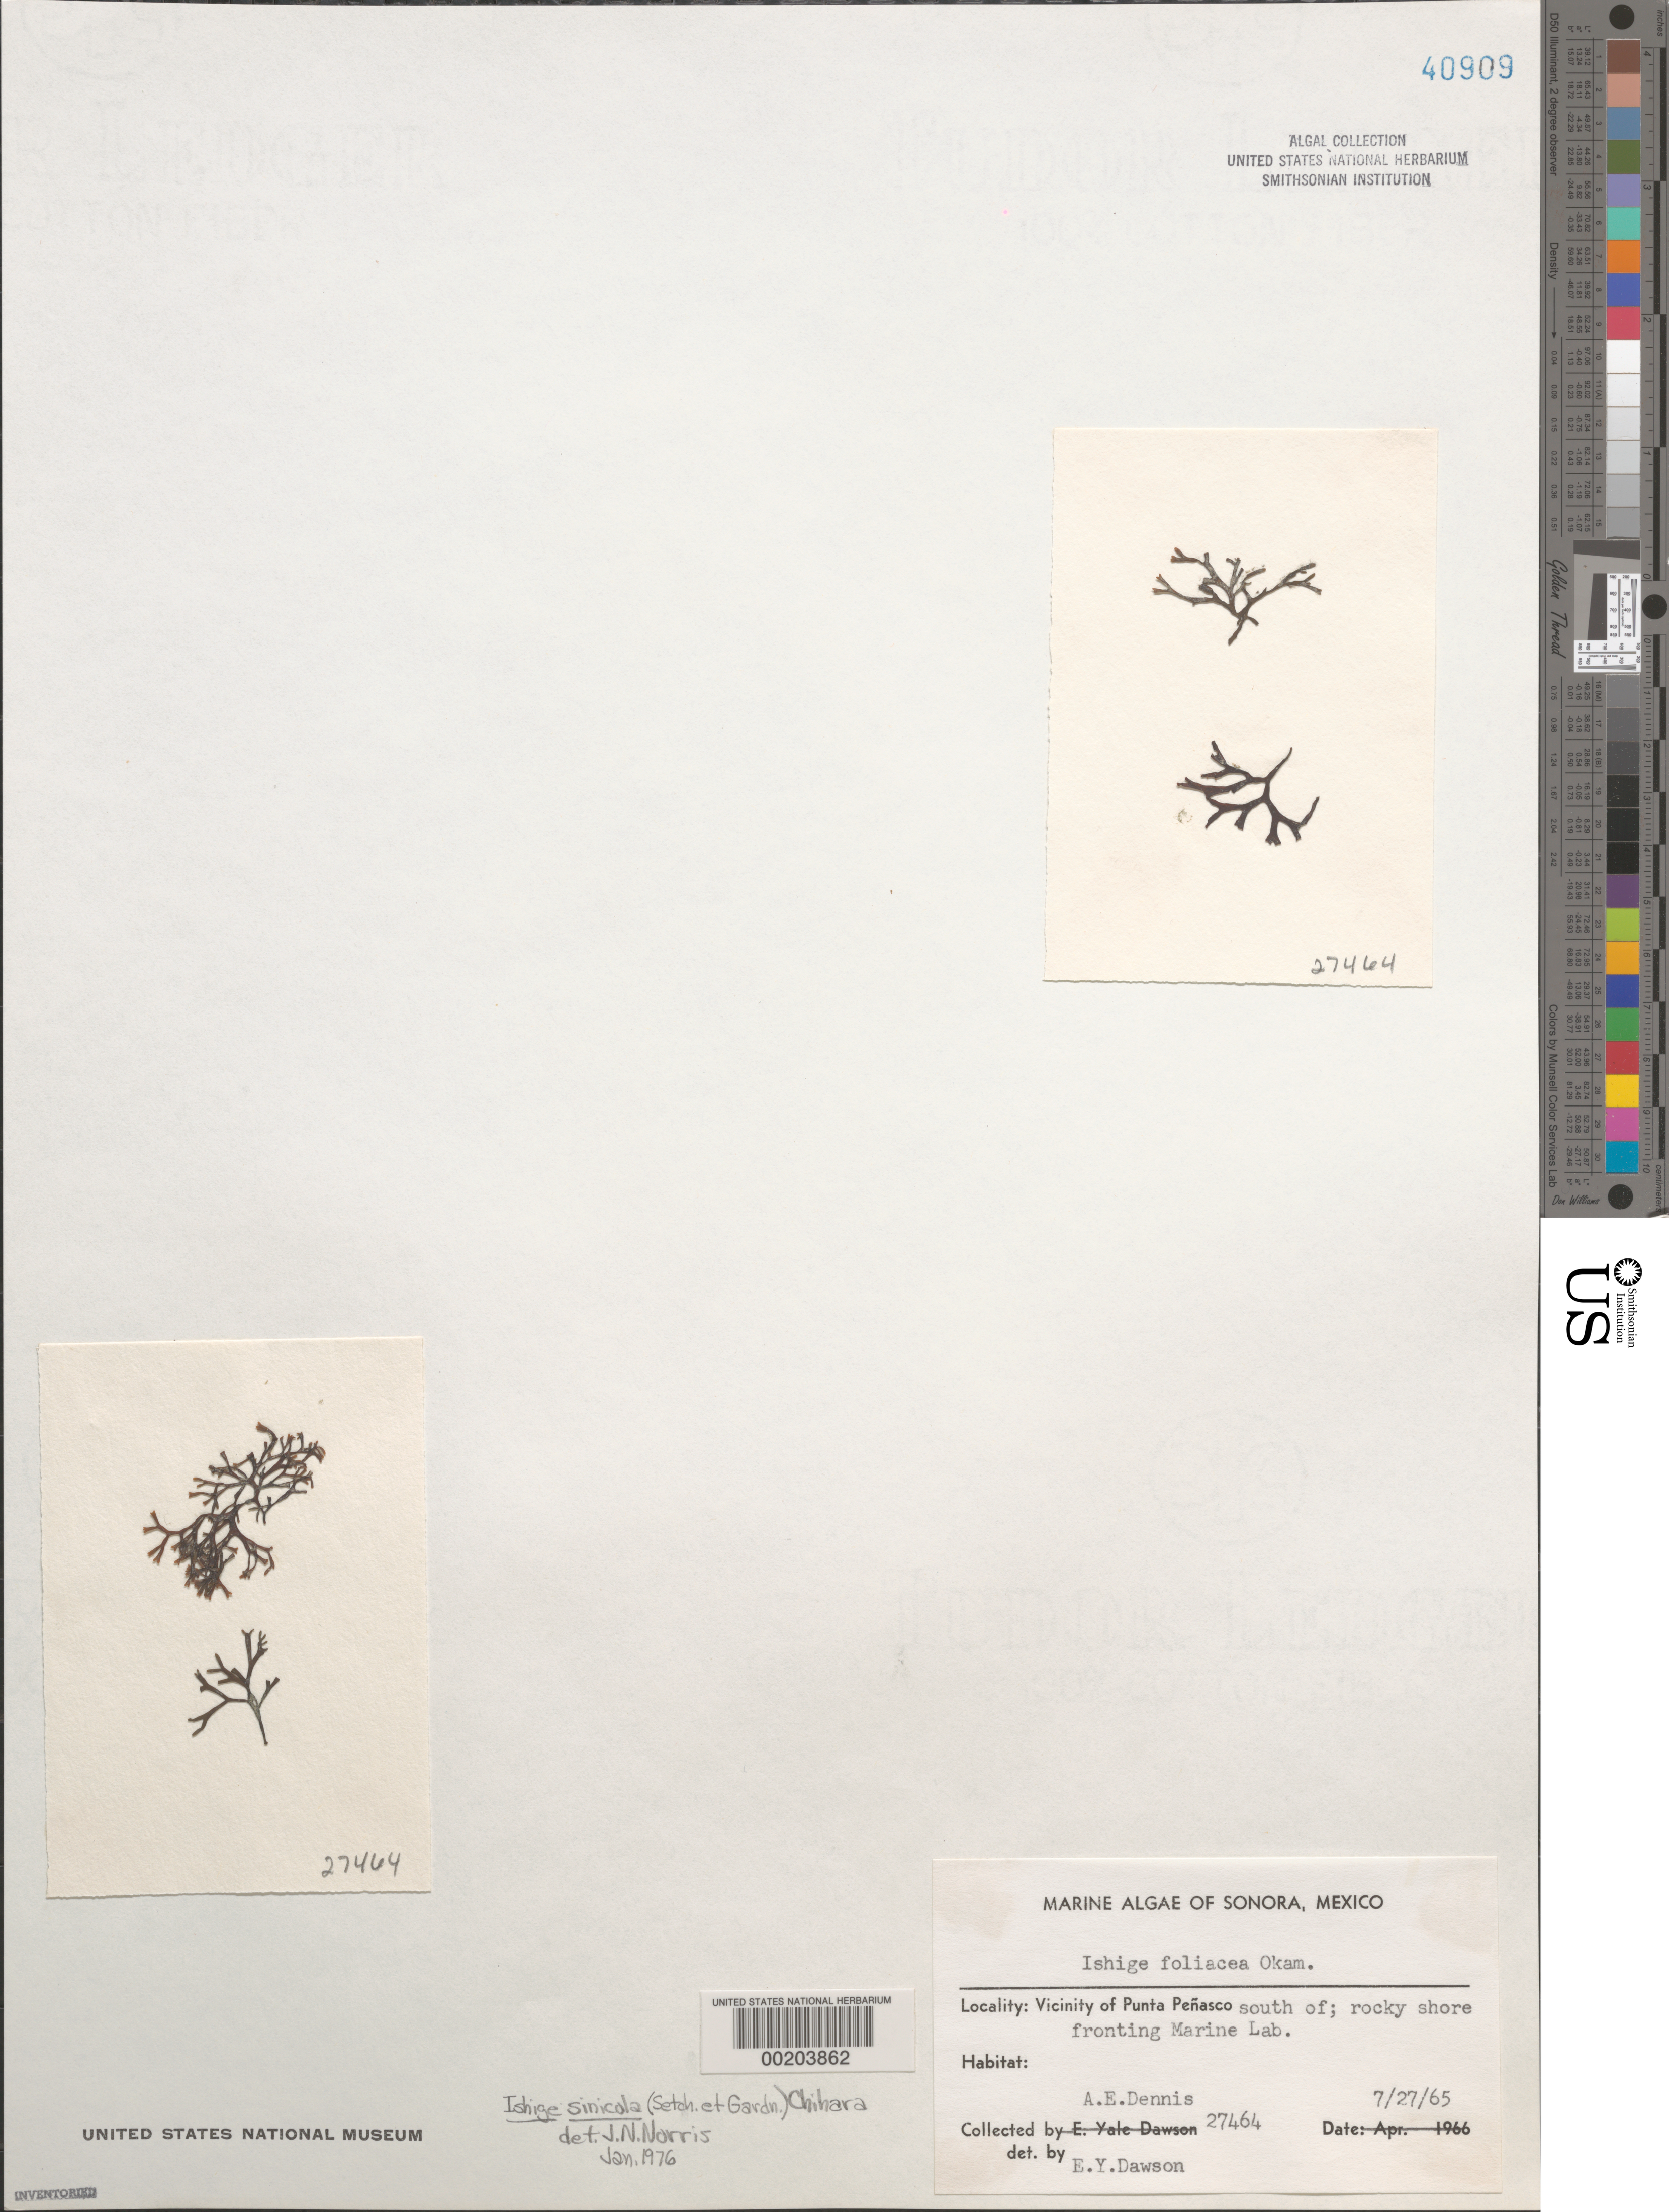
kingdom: Chromista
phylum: Ochrophyta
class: Phaeophyceae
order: Ishigeales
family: Ishigeaceae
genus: Ishige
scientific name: Ishige sinicola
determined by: Norris, James N.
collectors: A. Dennis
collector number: EYD 27464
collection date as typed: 27 Jul 1965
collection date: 1965-07-27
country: Mexico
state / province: Sonora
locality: Marine laboratory shore south of Punta Penasco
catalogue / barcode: US 40909